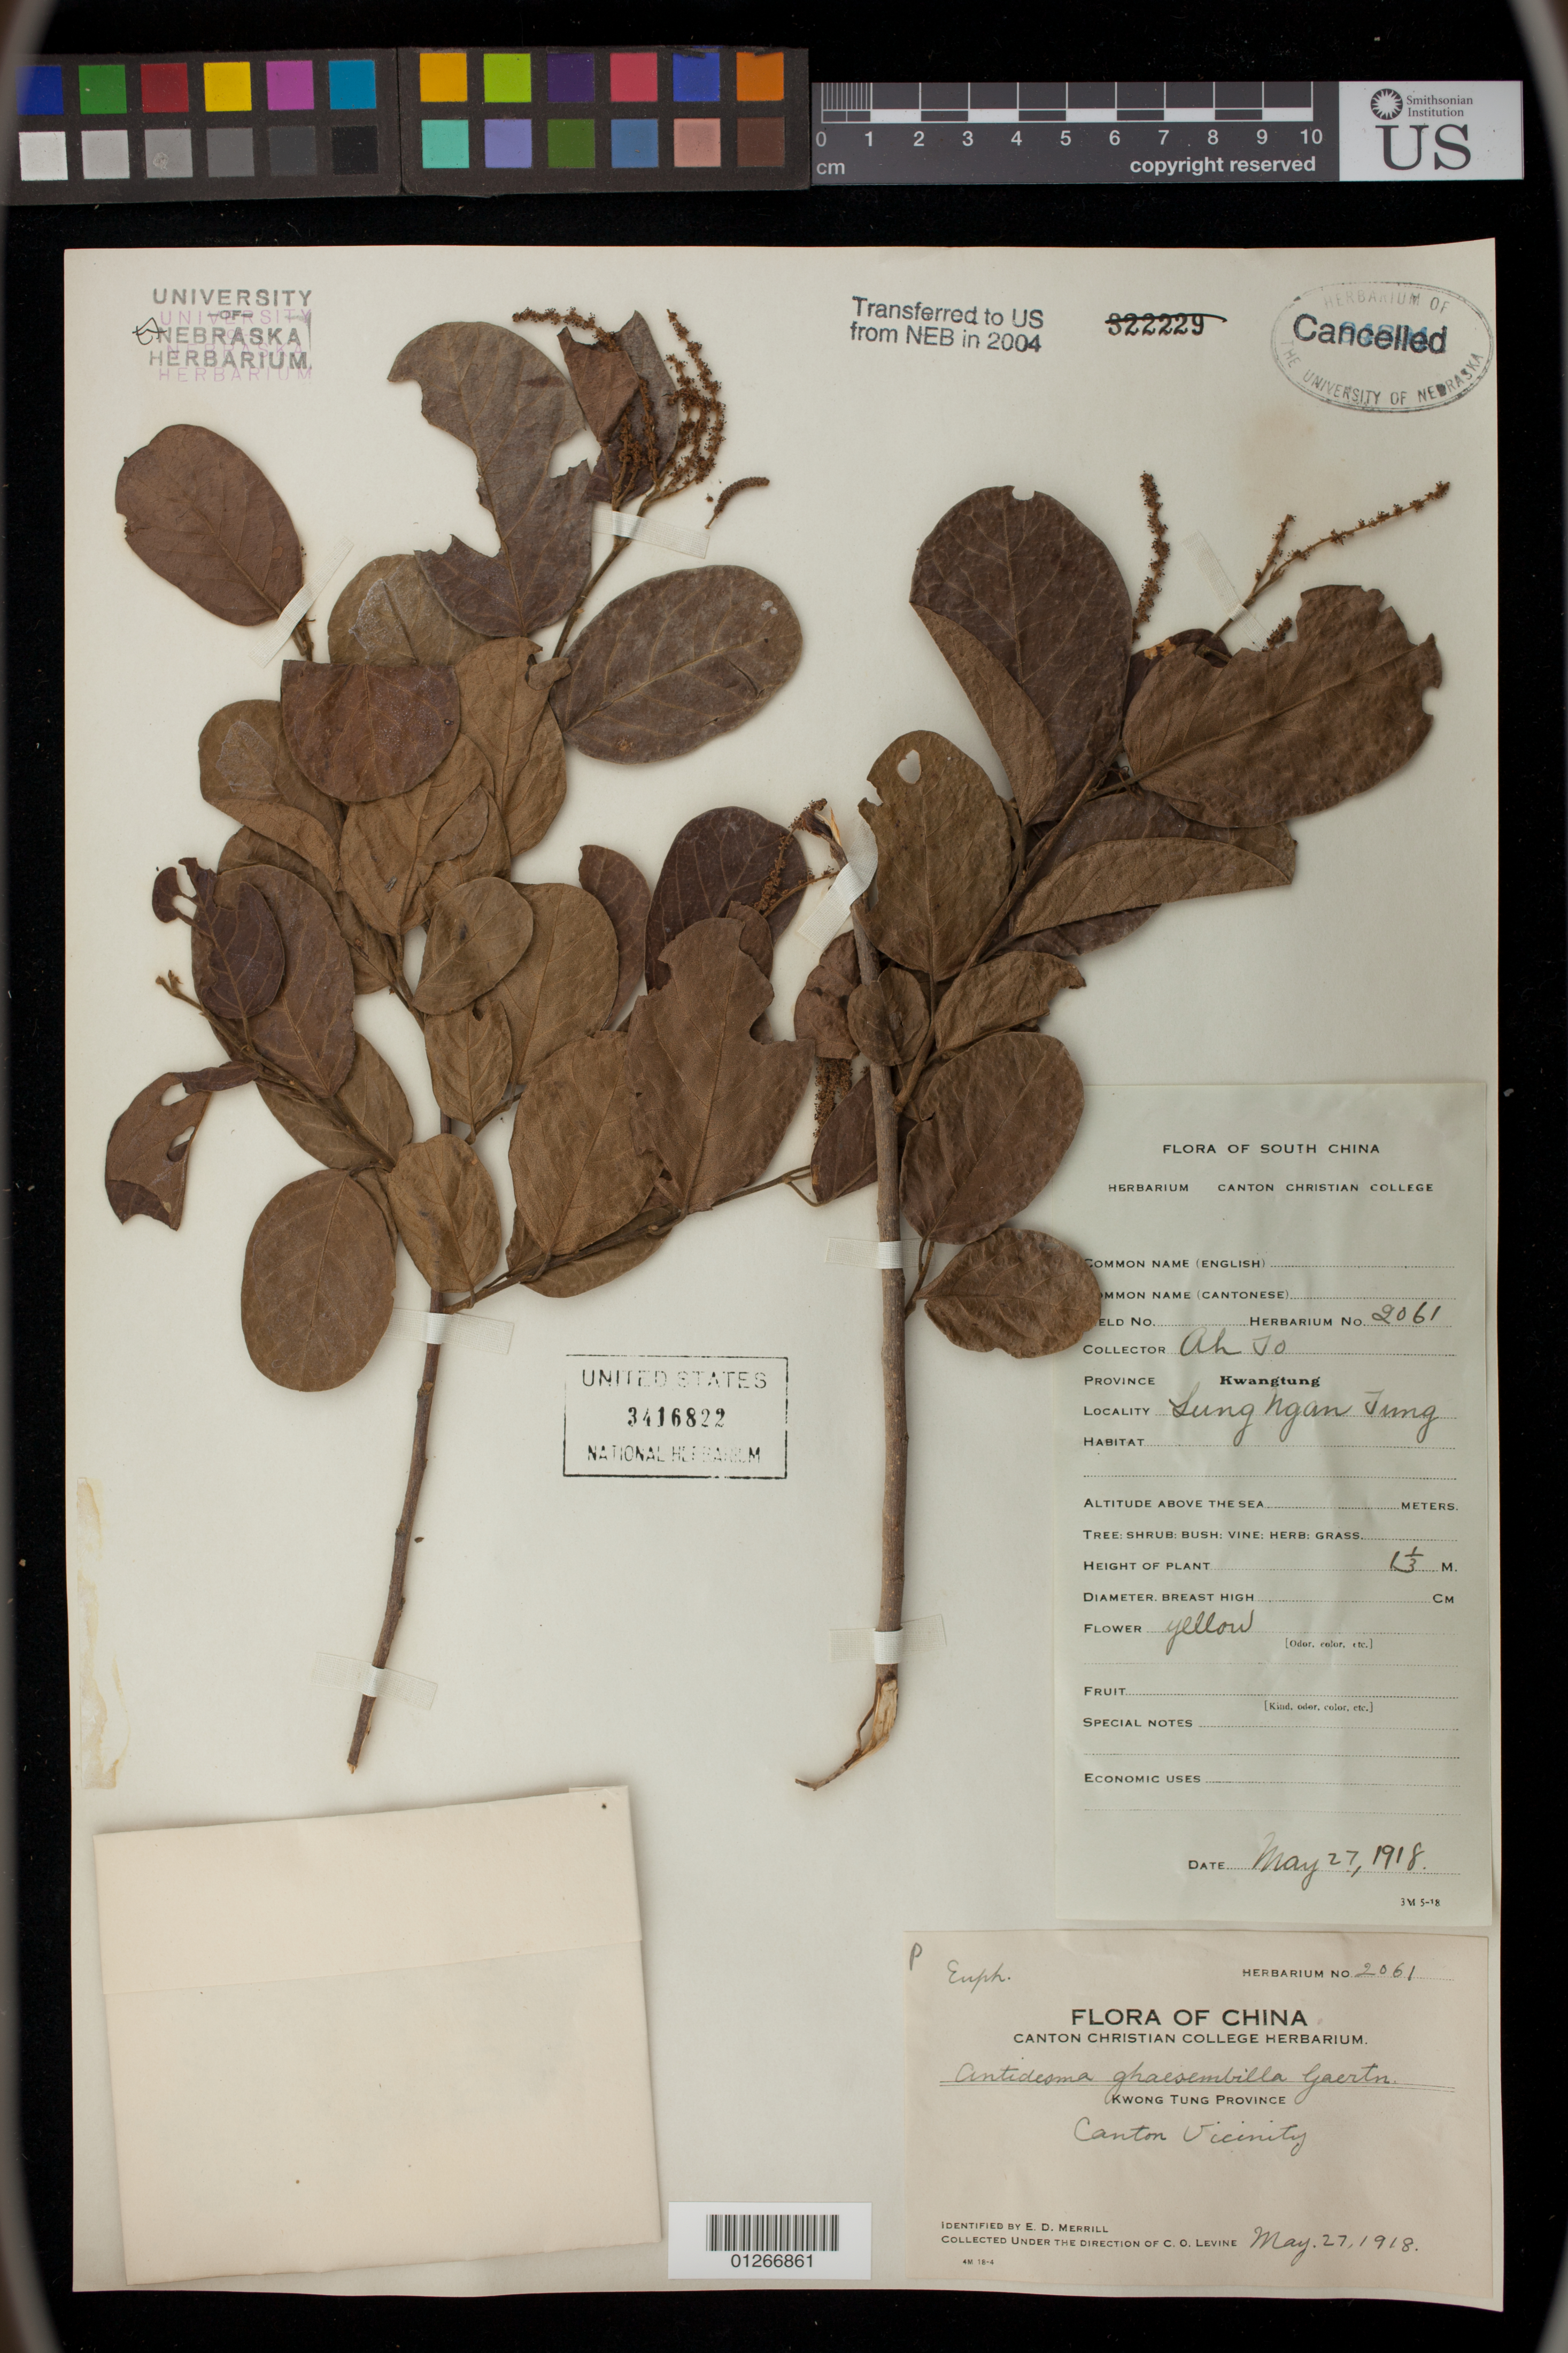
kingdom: Plantae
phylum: Tracheophyta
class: Magnoliopsida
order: Malpighiales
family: Phyllanthaceae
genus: Antidesma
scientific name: Antidesma ghaesembilla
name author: Gaertn.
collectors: E. D. Merrill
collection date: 1918-05-27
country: China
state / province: Guangdong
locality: Canton Vicinity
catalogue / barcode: US 3416822